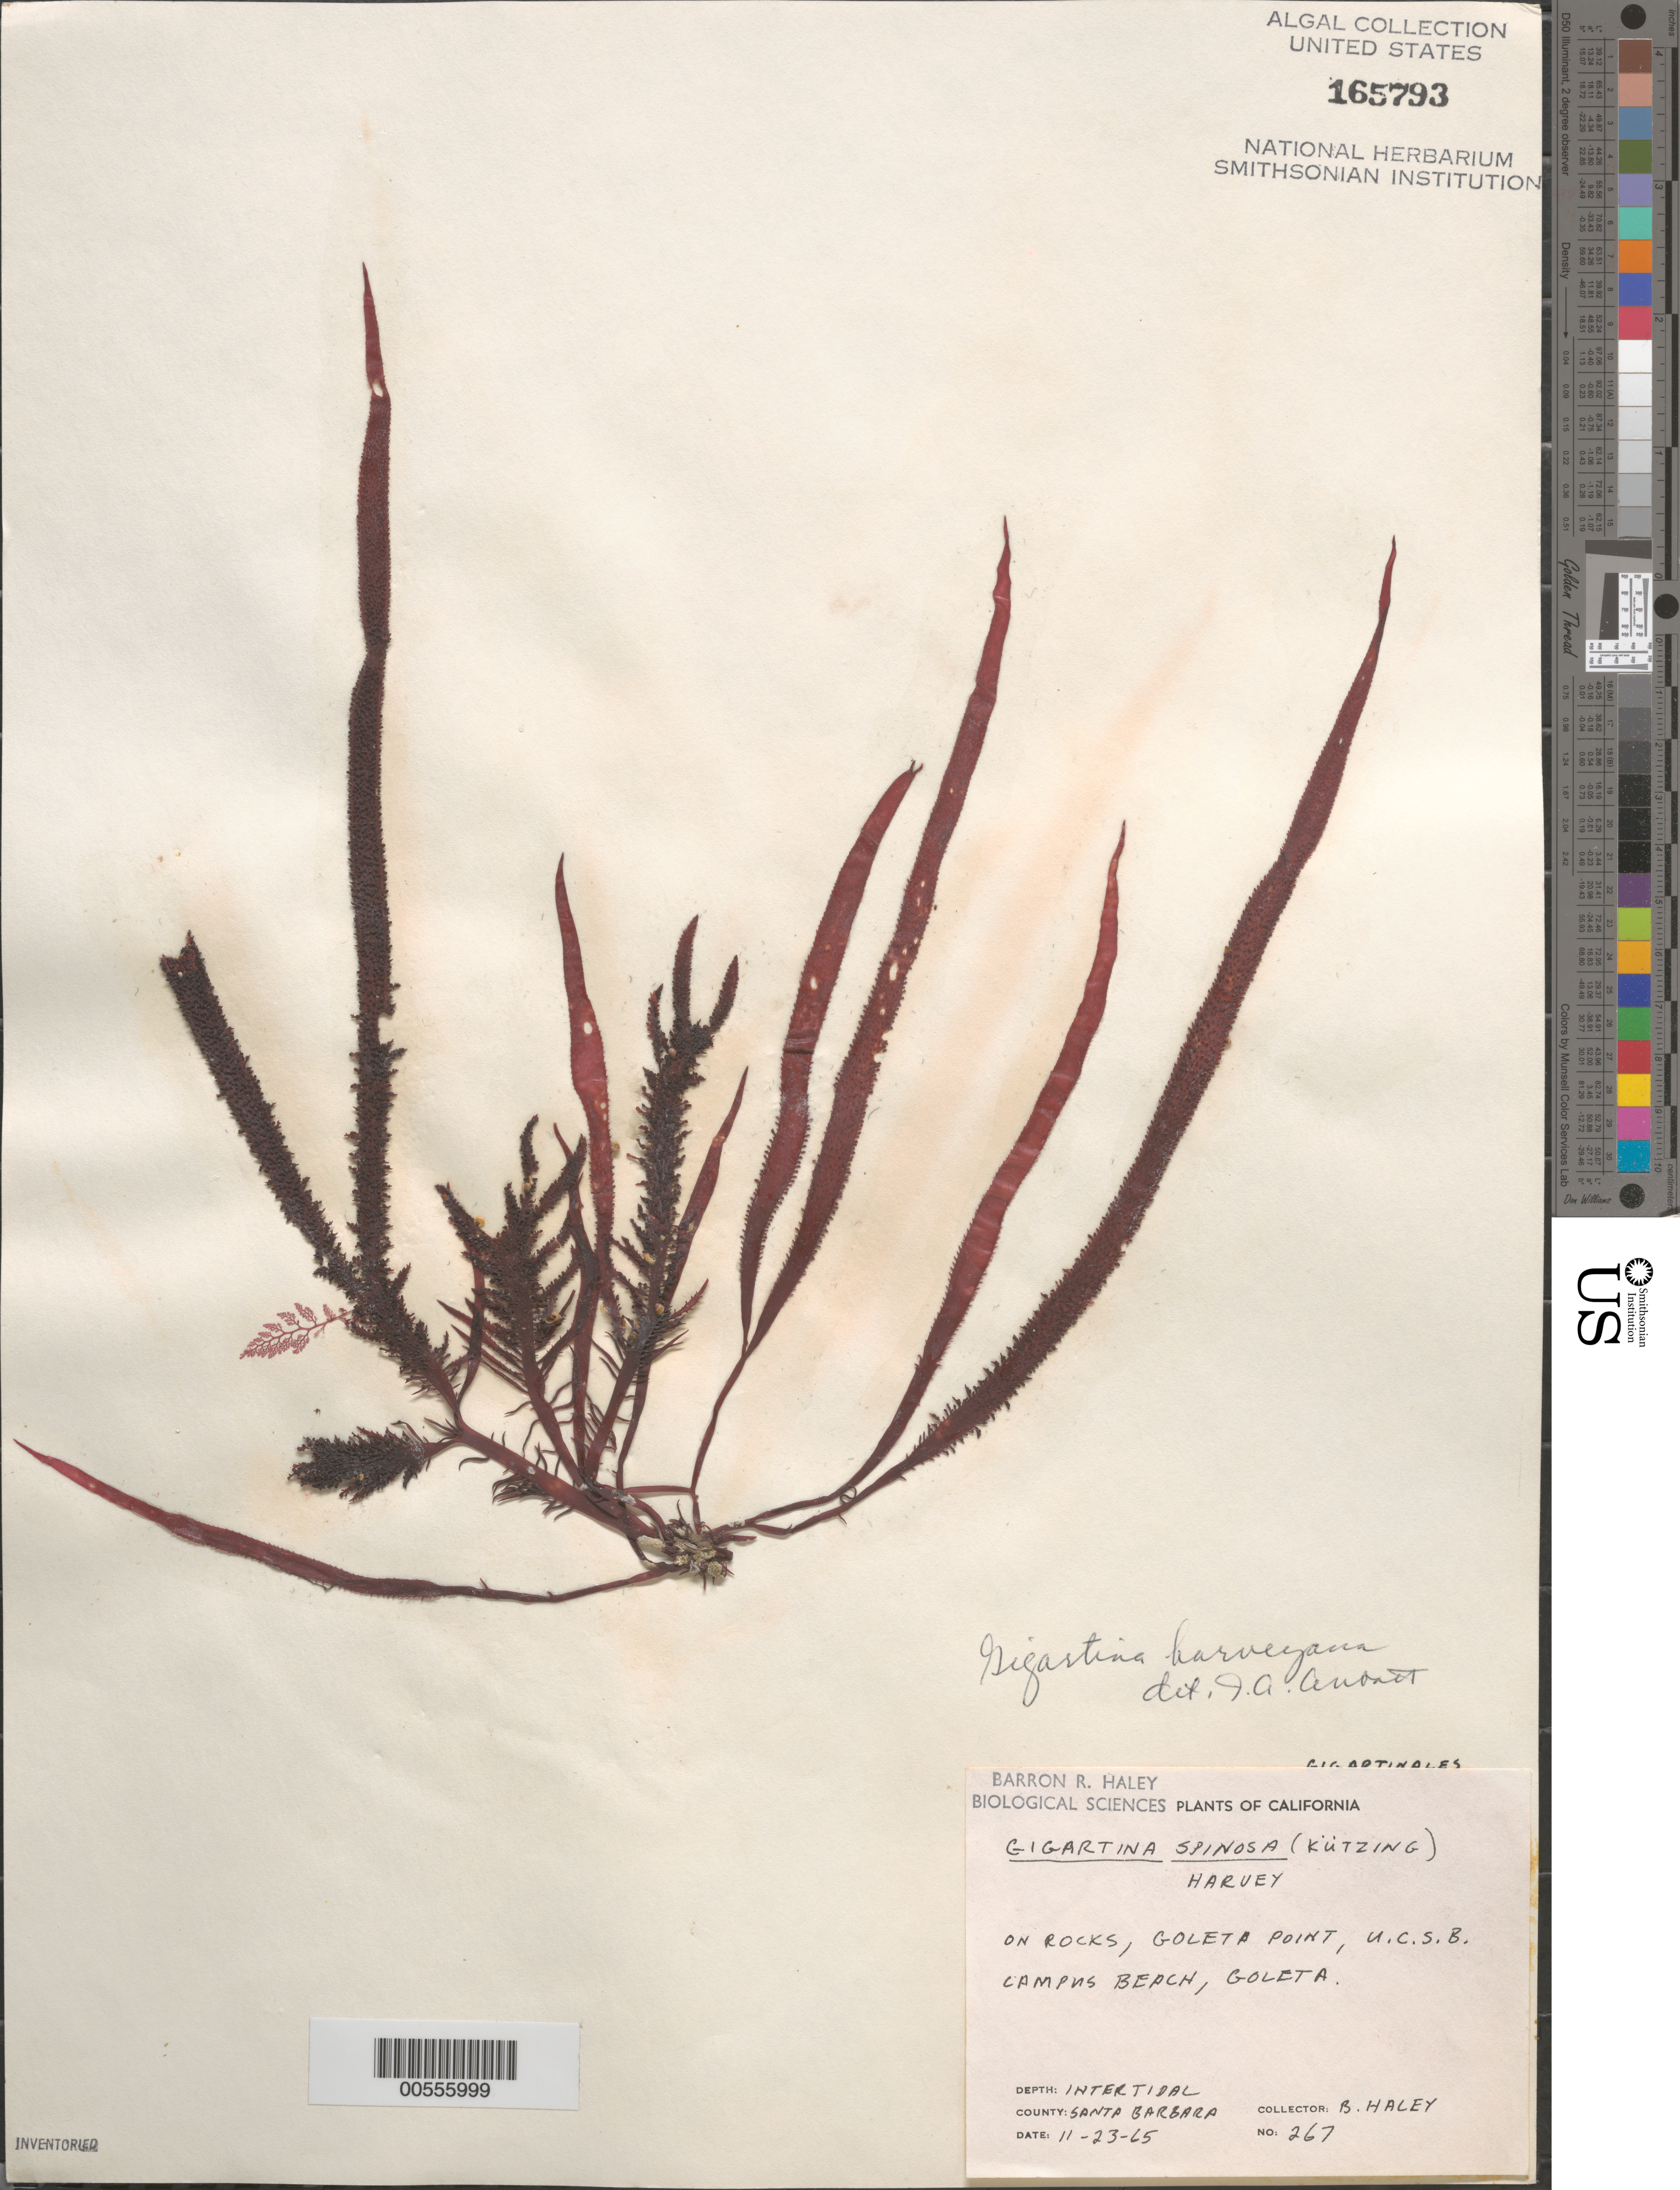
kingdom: Plantae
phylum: Rhodophyta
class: Florideophyceae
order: Gigartinales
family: Gigartinaceae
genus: Chondracanthus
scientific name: Chondracanthus harveyanus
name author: (Kütz.) Guiry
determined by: Algae name updating Project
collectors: B. Haley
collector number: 267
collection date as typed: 23 Nov 1965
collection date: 1965-11-23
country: United States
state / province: California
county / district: Santa Barbara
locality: Goleta Point, University of California at Santa Barbara, Campus Beach, Goleta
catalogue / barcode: US 165793